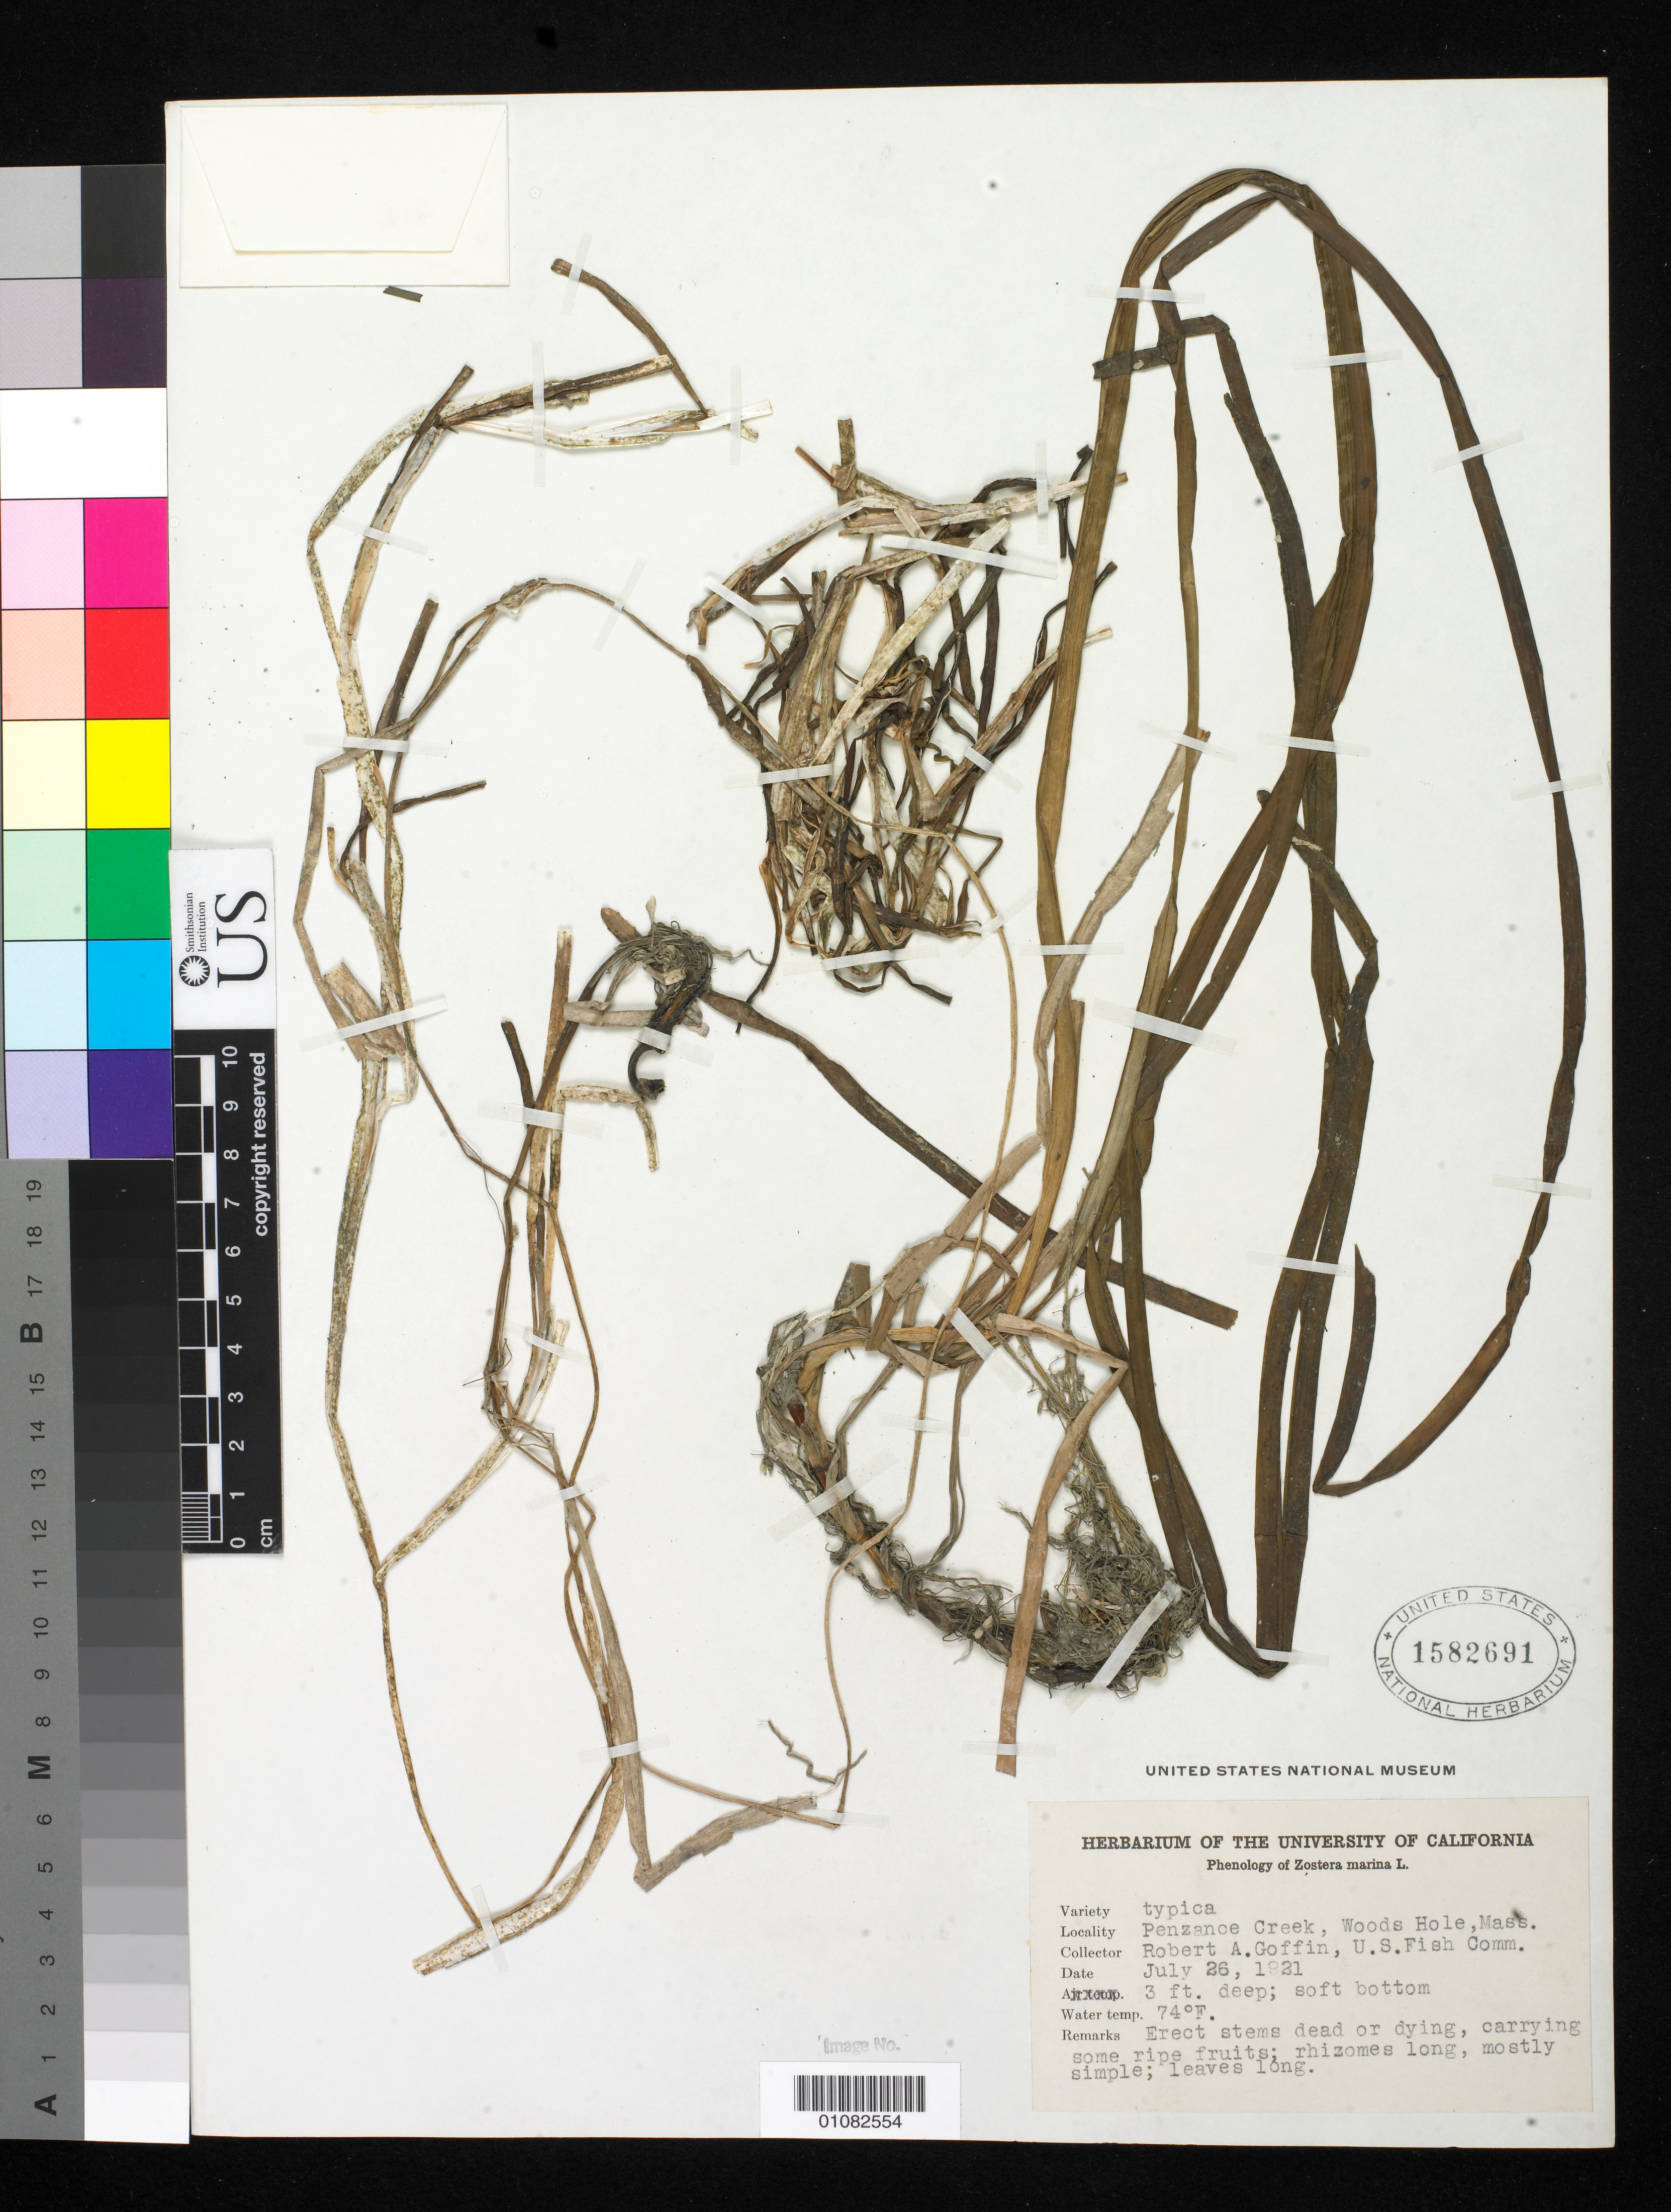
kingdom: Plantae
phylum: Tracheophyta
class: Liliopsida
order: Alismatales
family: Zosteraceae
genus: Zostera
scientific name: Zostera marina var. typica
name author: L.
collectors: R. Goffin & U.S. Fish Commission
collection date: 1921-07-26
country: United States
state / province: Massachusetts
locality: Woods Hole, Penzance Creek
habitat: water temp.: 74 degrees F; Soft bottom.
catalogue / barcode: US 1582691